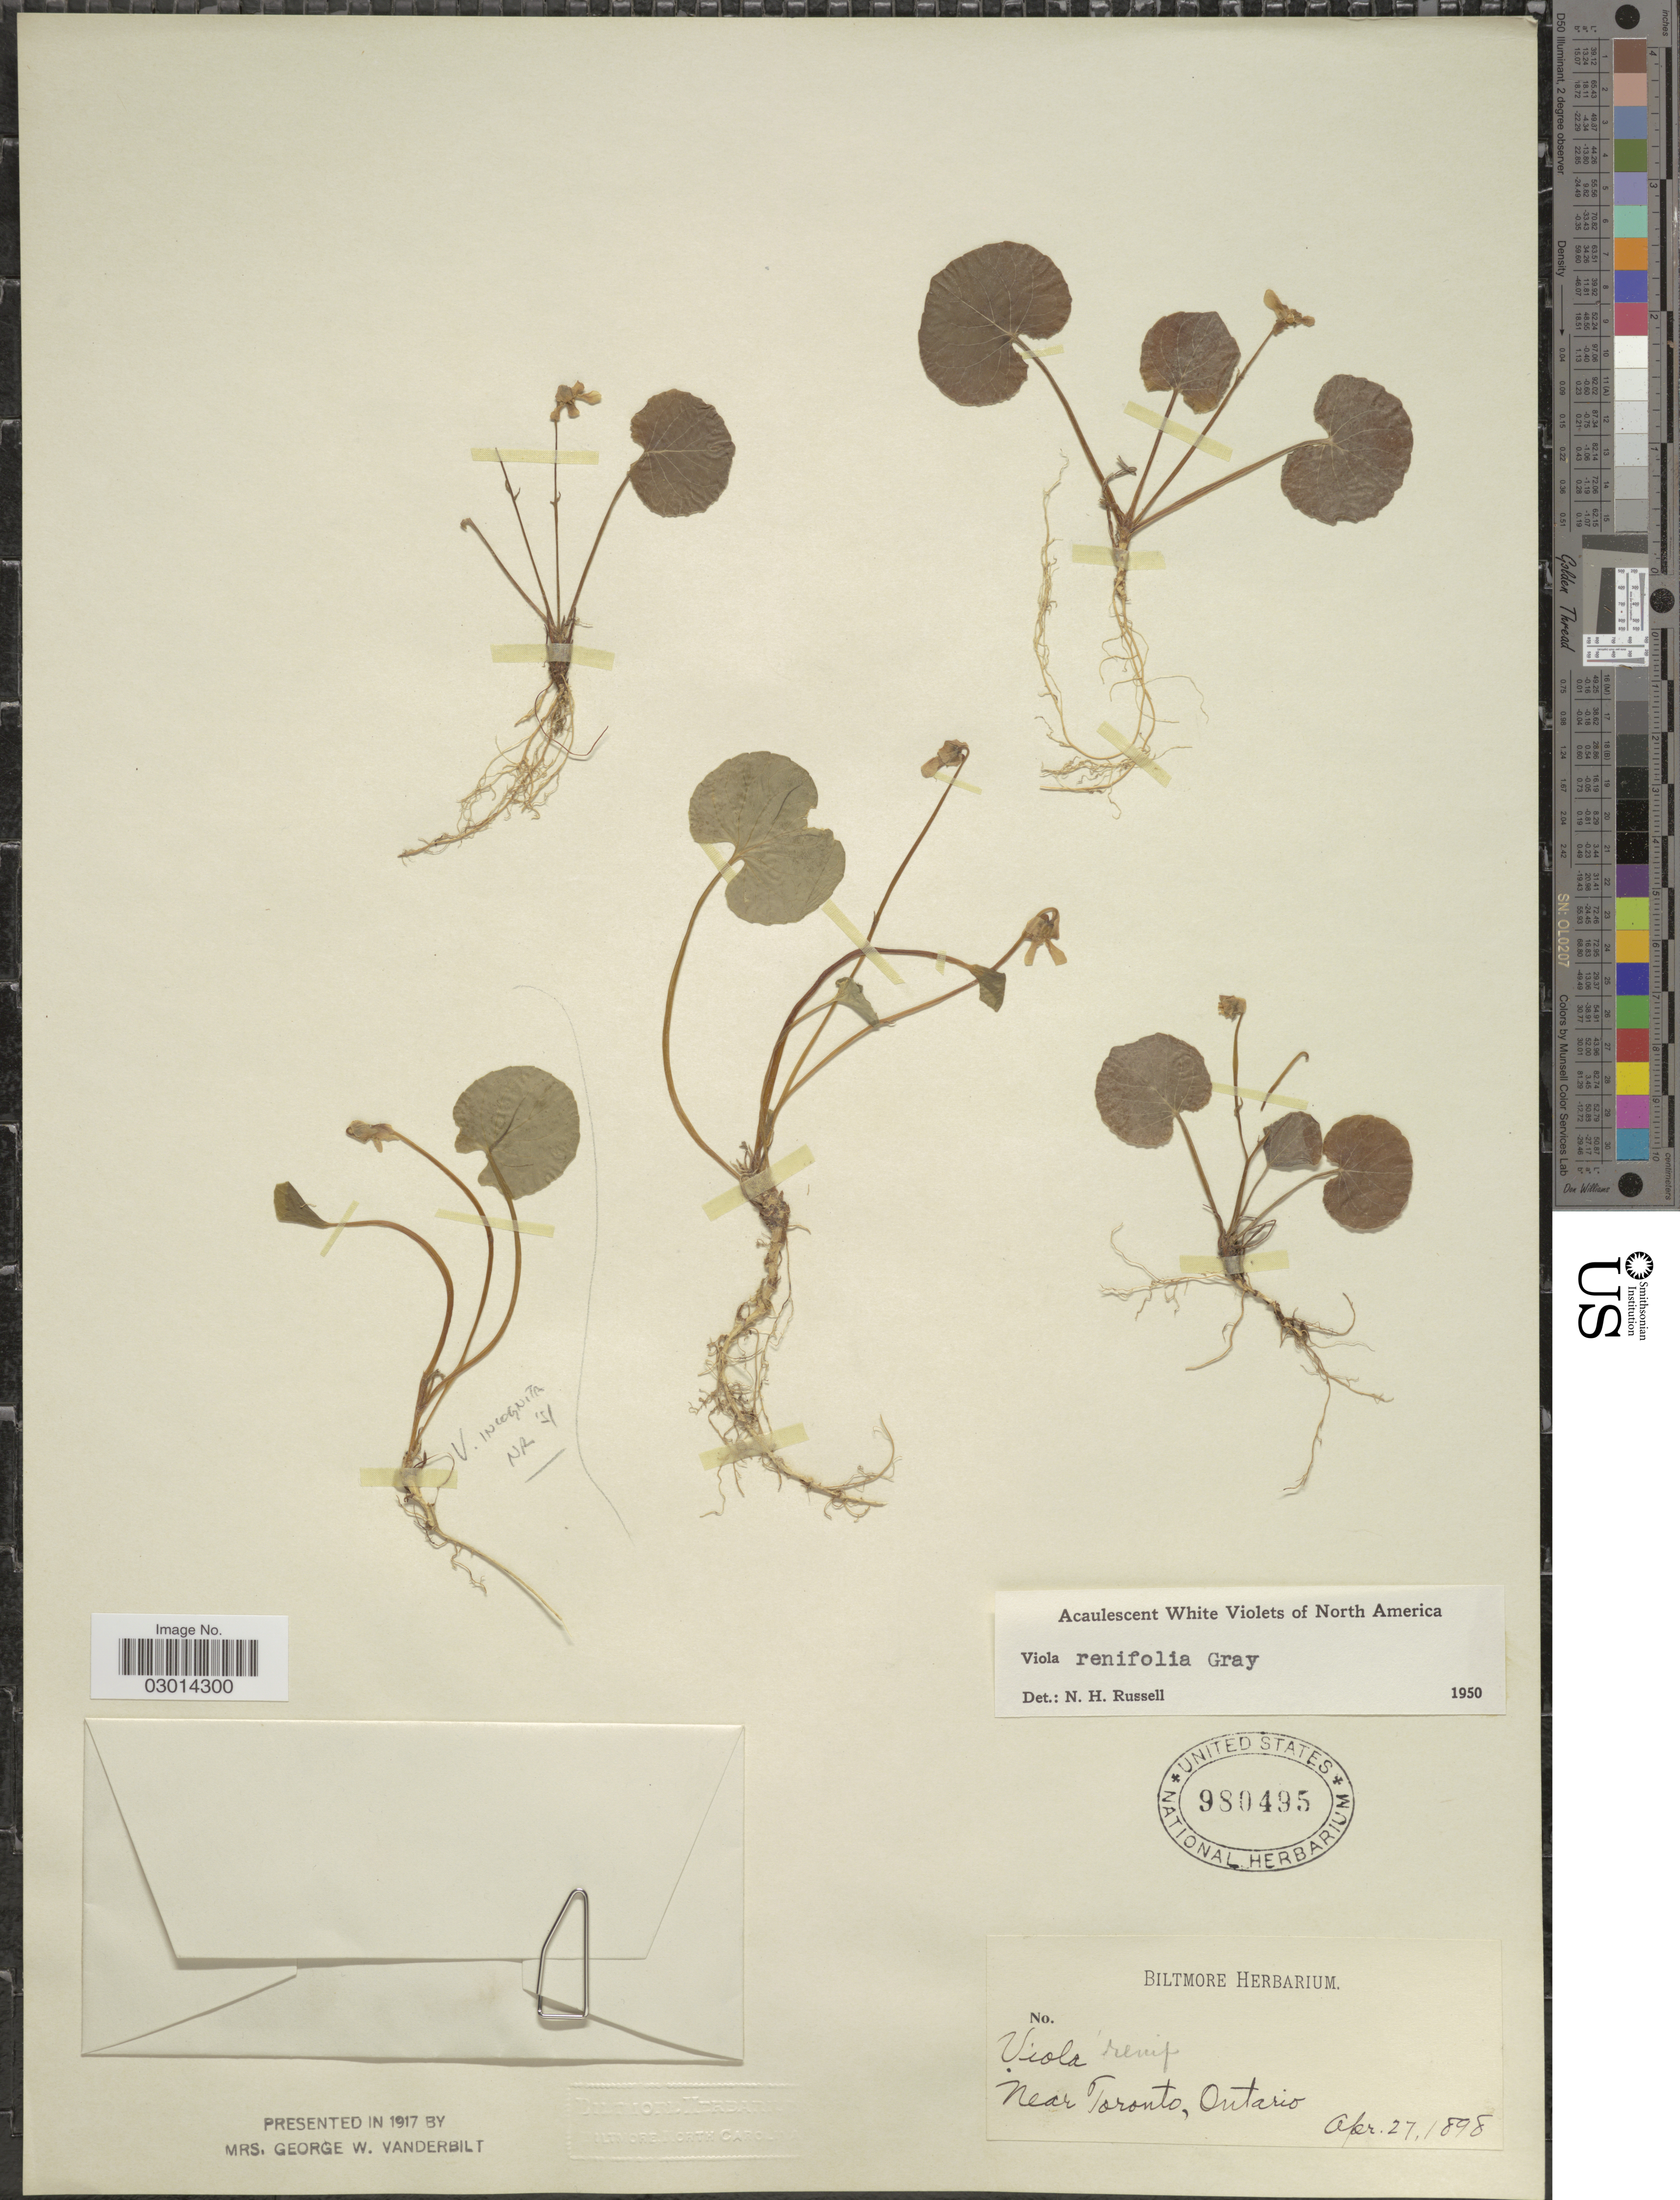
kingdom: Plantae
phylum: Tracheophyta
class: Magnoliopsida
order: Malpighiales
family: Violaceae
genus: Viola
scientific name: Viola renifolia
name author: A. Gray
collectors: ex herb. Biltmore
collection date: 1898-04-27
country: Canada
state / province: Ontario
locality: Near Toronto.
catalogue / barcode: US 980495